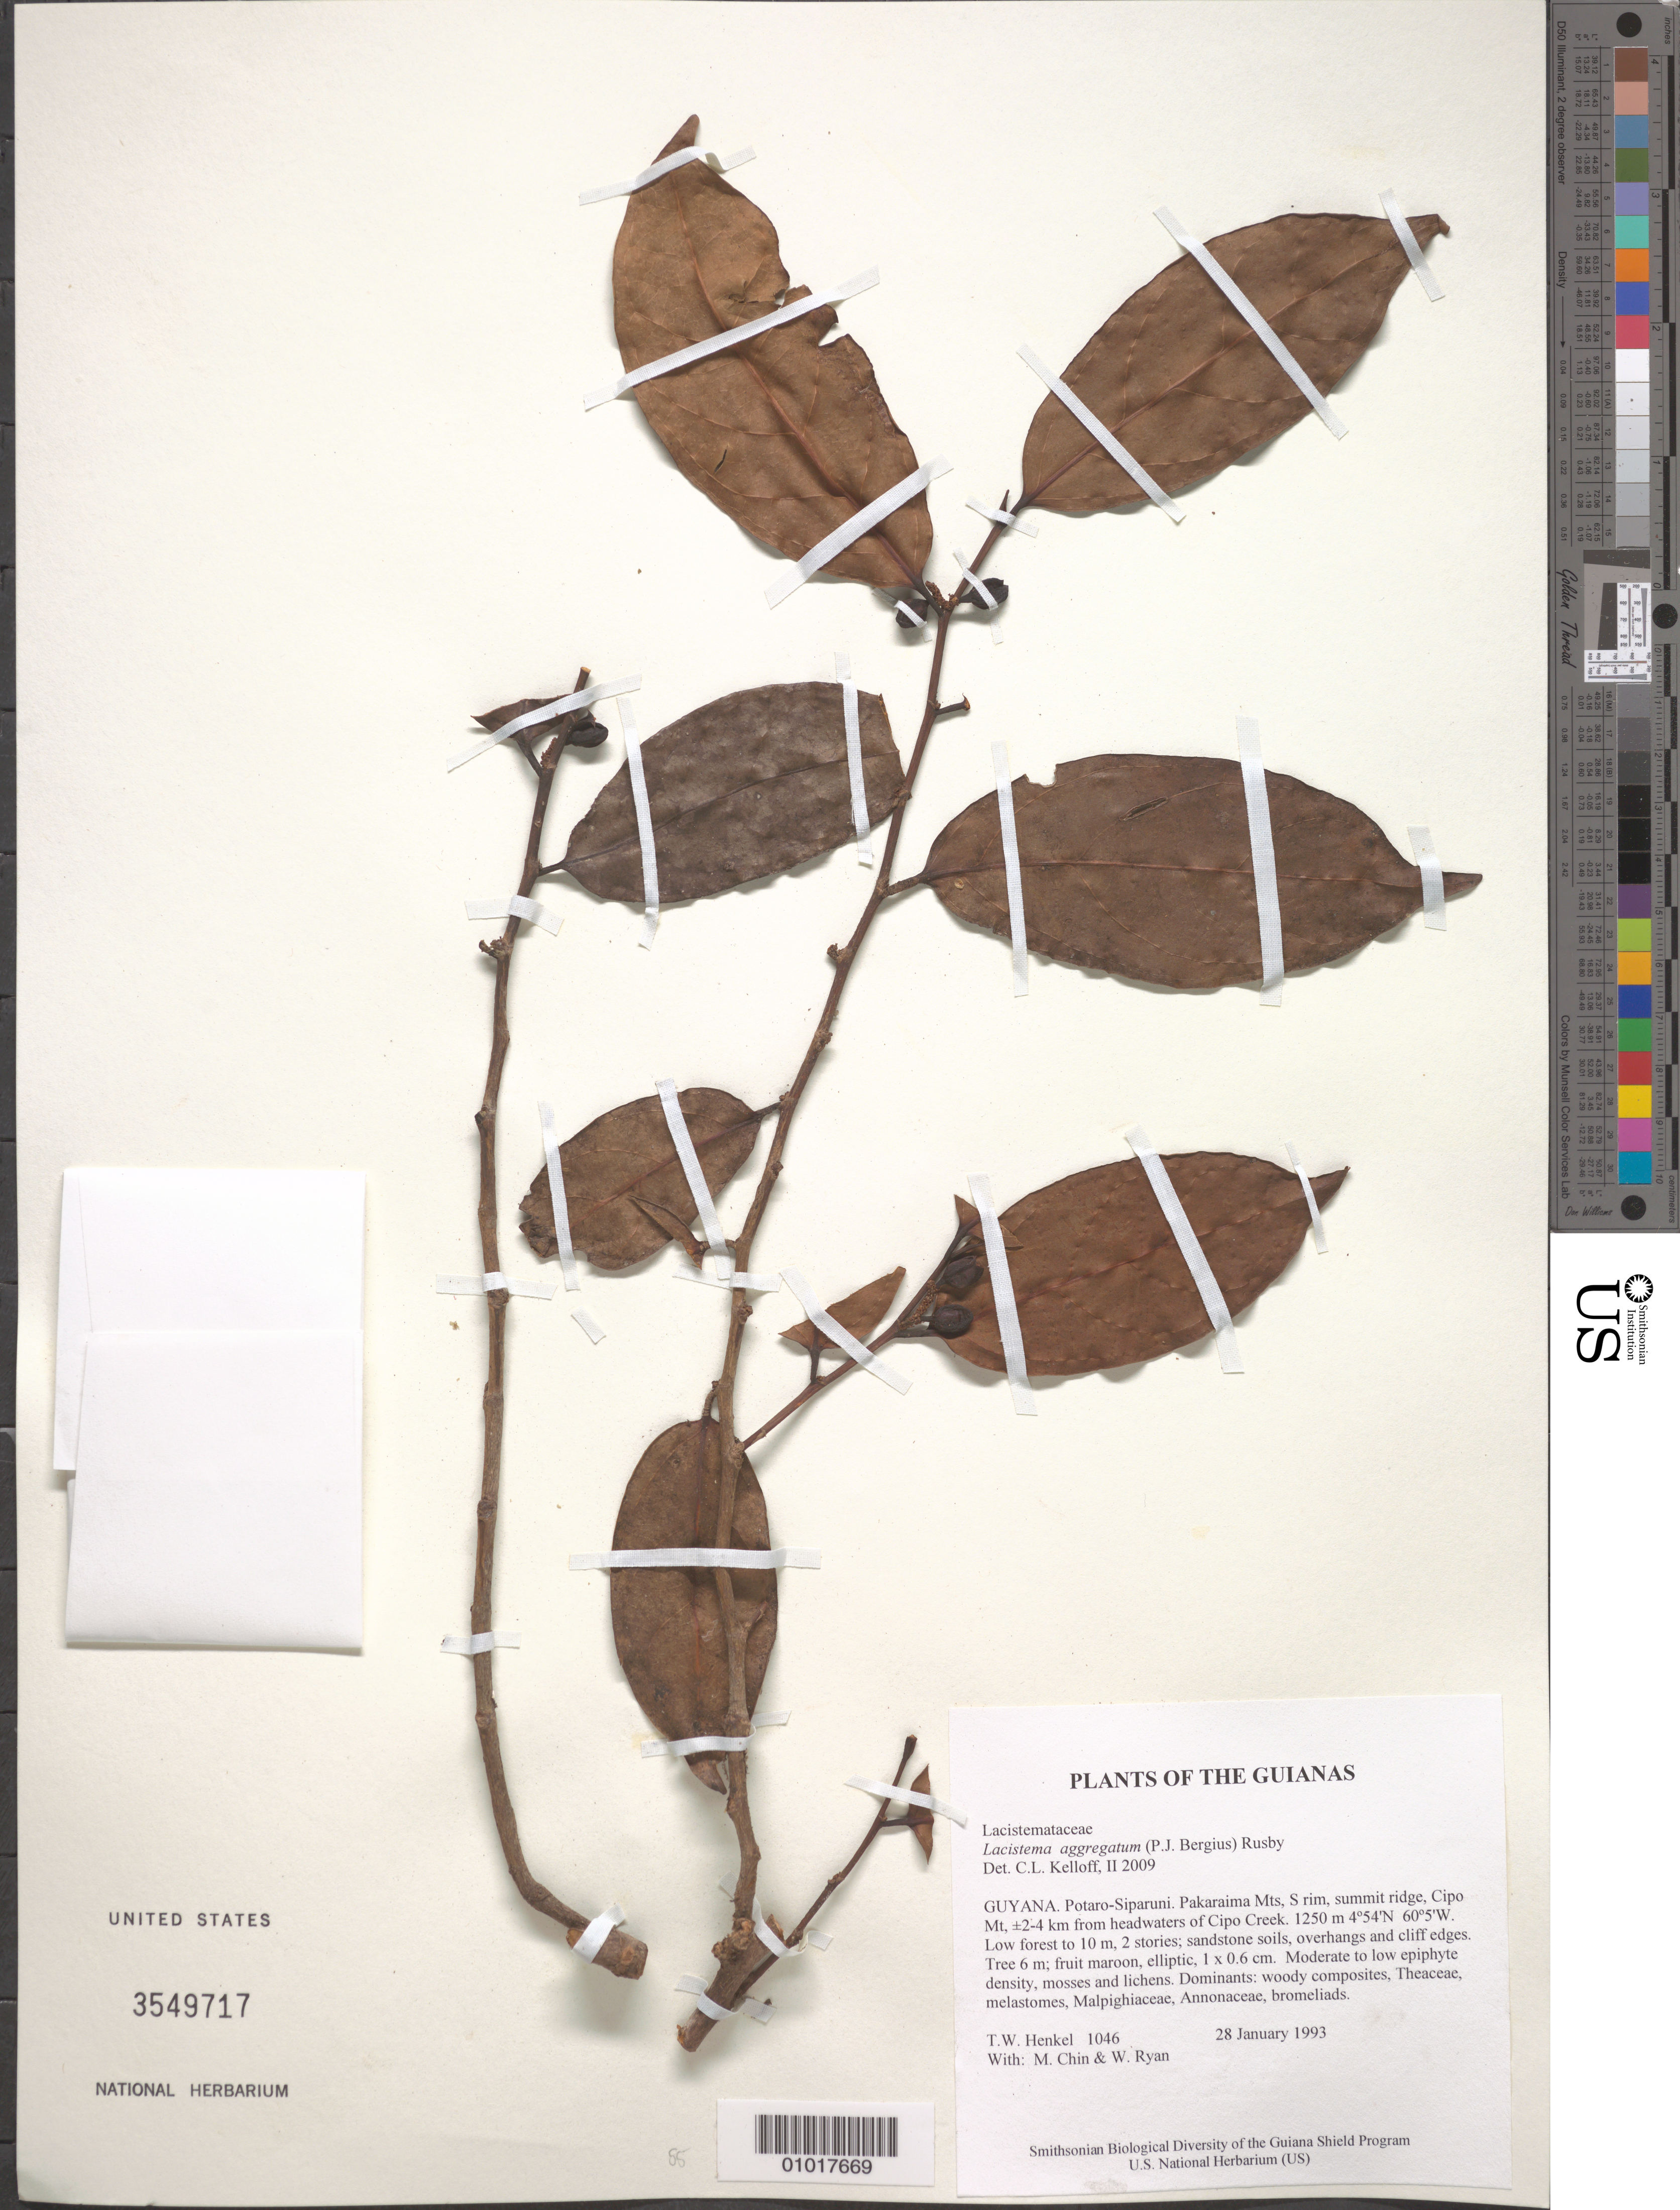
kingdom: Plantae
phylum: Tracheophyta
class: Magnoliopsida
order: Malpighiales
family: Lacistemataceae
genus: Lacistema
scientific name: Lacistema aggregatum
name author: (P.J. Bergius) Rusby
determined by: Kelloff, Carol L., (US), Smithsonian Institution - National Museum of Natural History (UNITED STATES)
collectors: T. Henkel, M. Chin & W. Ryan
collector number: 1046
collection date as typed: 28 January 1993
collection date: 1993-01-28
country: Guyana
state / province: Potaro-Siparuni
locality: Pakaraima Mts, S rim, summit ridge, Cipo Mt, ±2-4 km from headwaters of Cipo Creek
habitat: Low forest to 10 m, 2 stories; sandstone soils, overhangs and cliff edges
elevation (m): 1250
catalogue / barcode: US 3549717